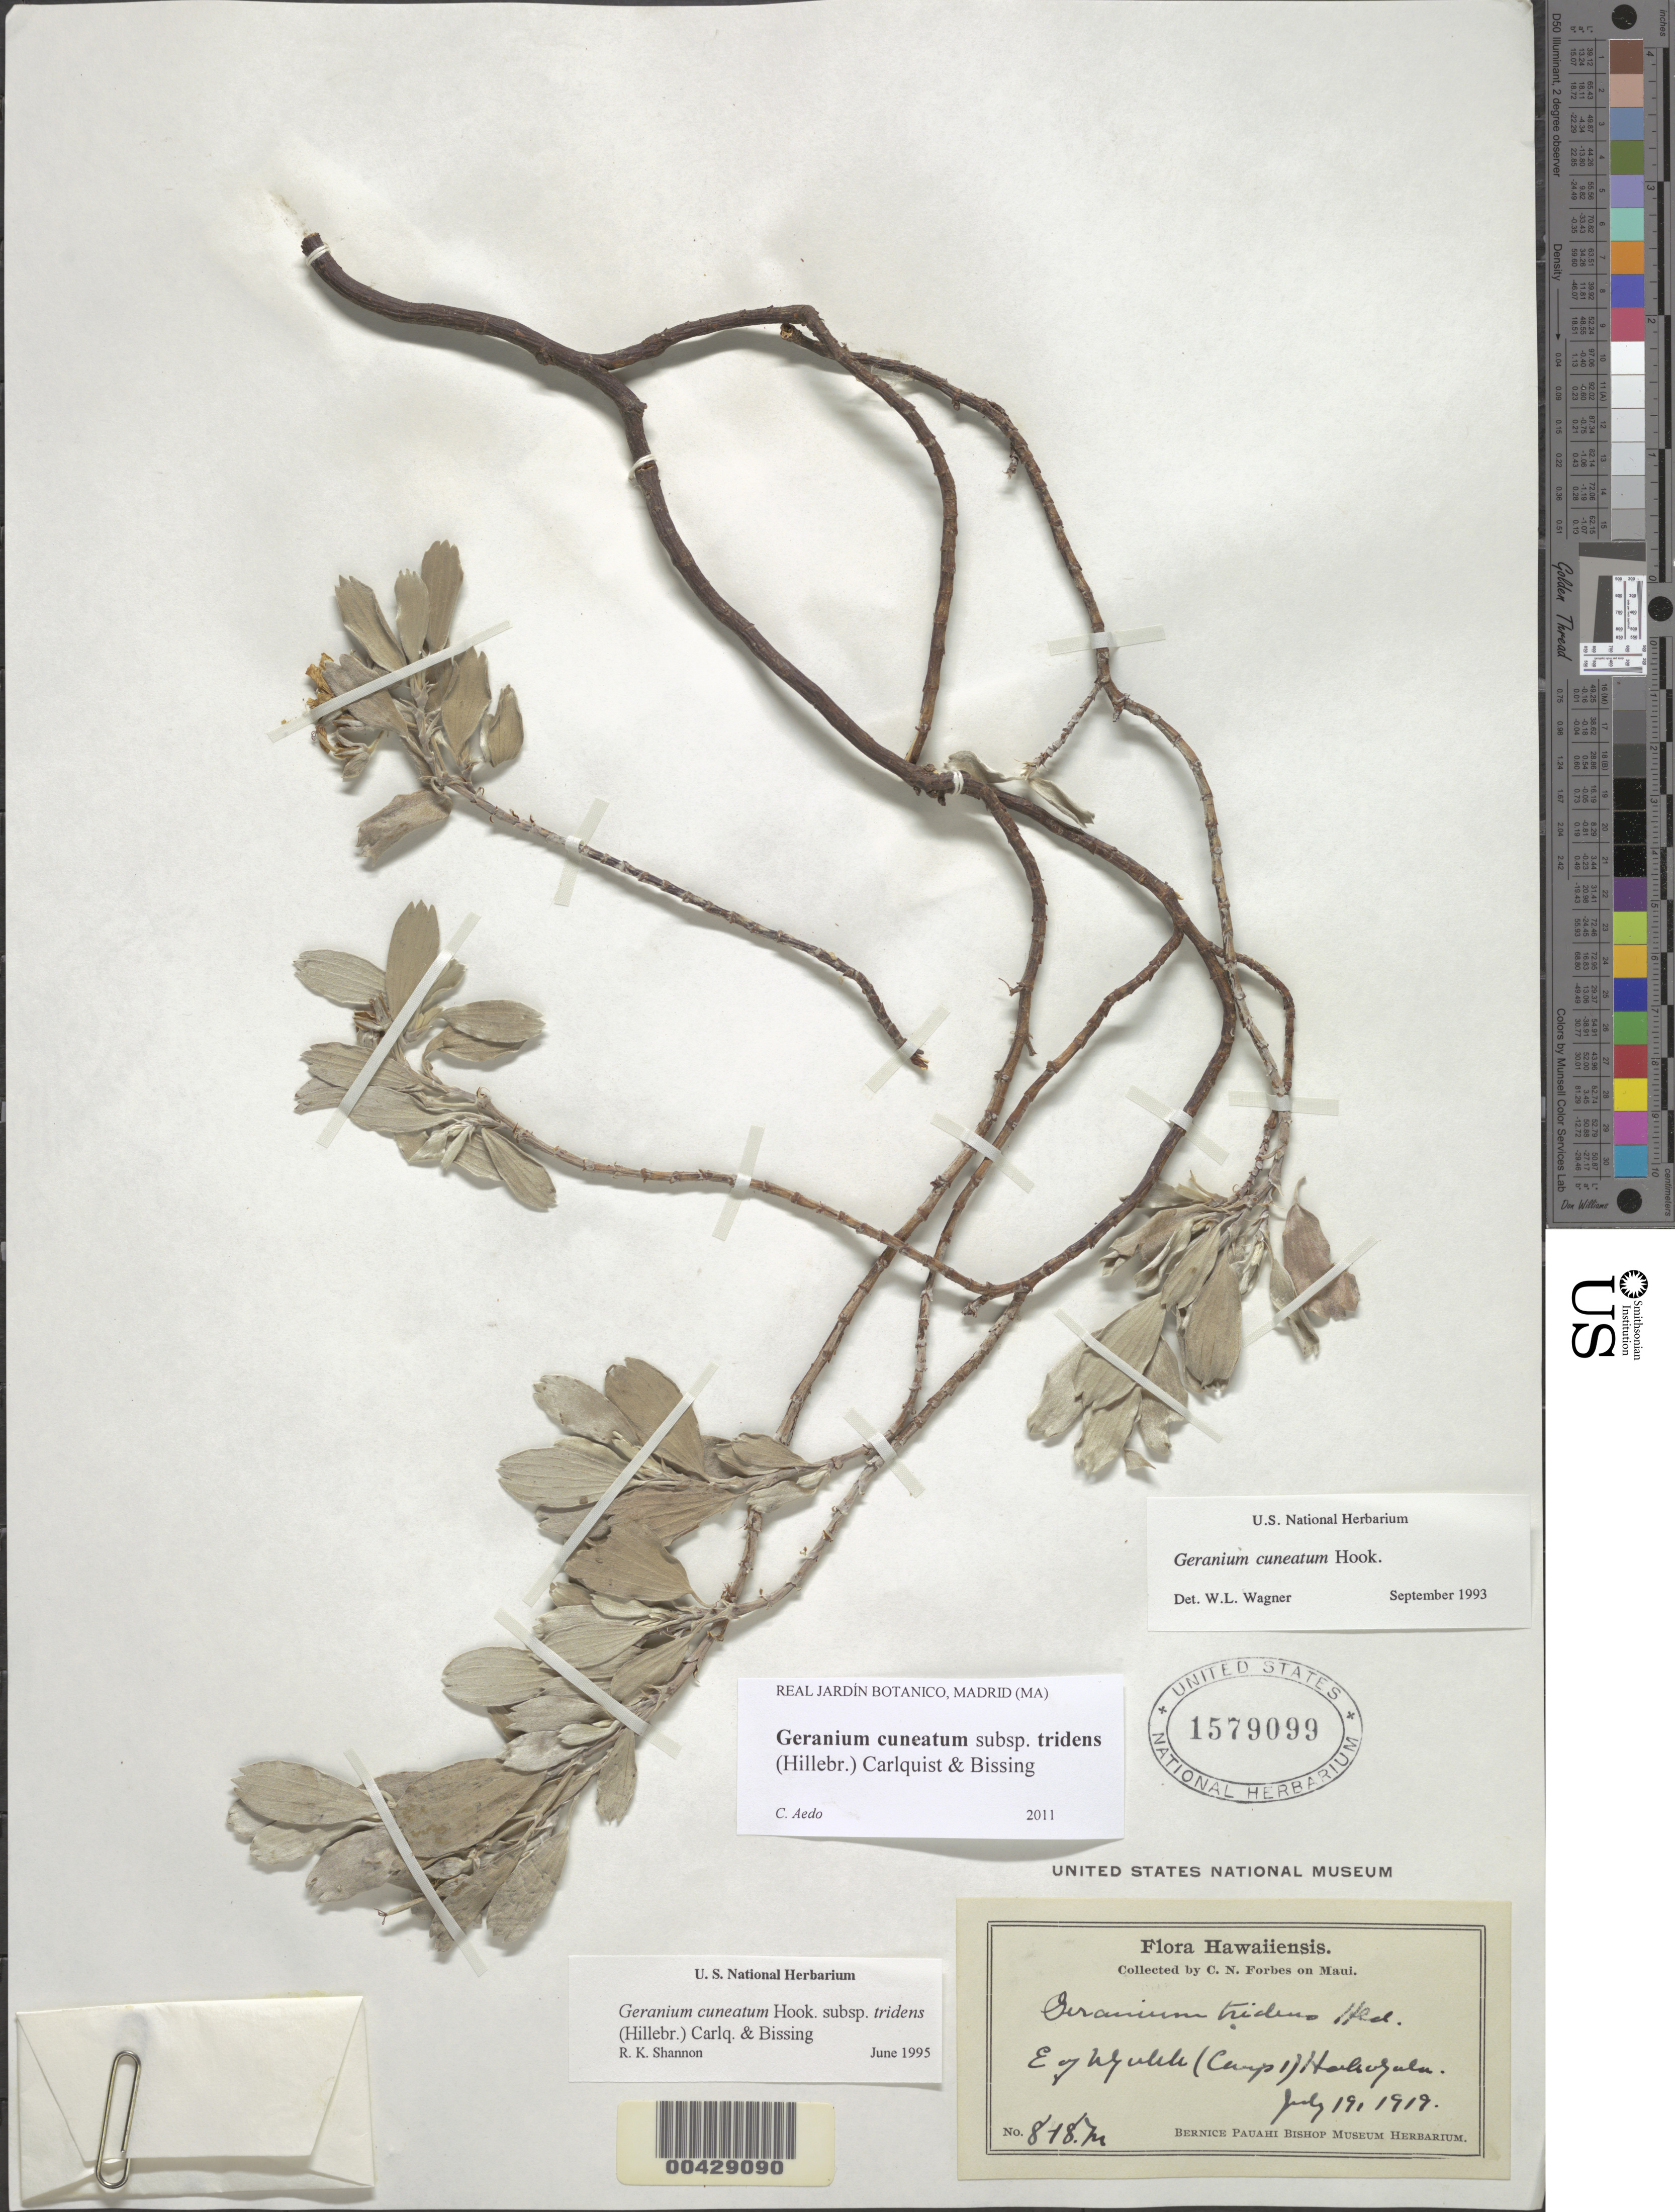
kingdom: Plantae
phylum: Tracheophyta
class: Magnoliopsida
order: Geraniales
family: Geraniaceae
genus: Geranium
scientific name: Geranium cuneatum subsp. tridens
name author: (Hillebr.) Carlquist & Bissing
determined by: Aedo, C.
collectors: C. N. Forbes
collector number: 848.M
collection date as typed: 19 Jul 1919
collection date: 1919-07-19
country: United States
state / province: Hawaii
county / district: Maui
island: Maui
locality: East of Wyulele (Camp 1), Haleakala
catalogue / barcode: US 1579099